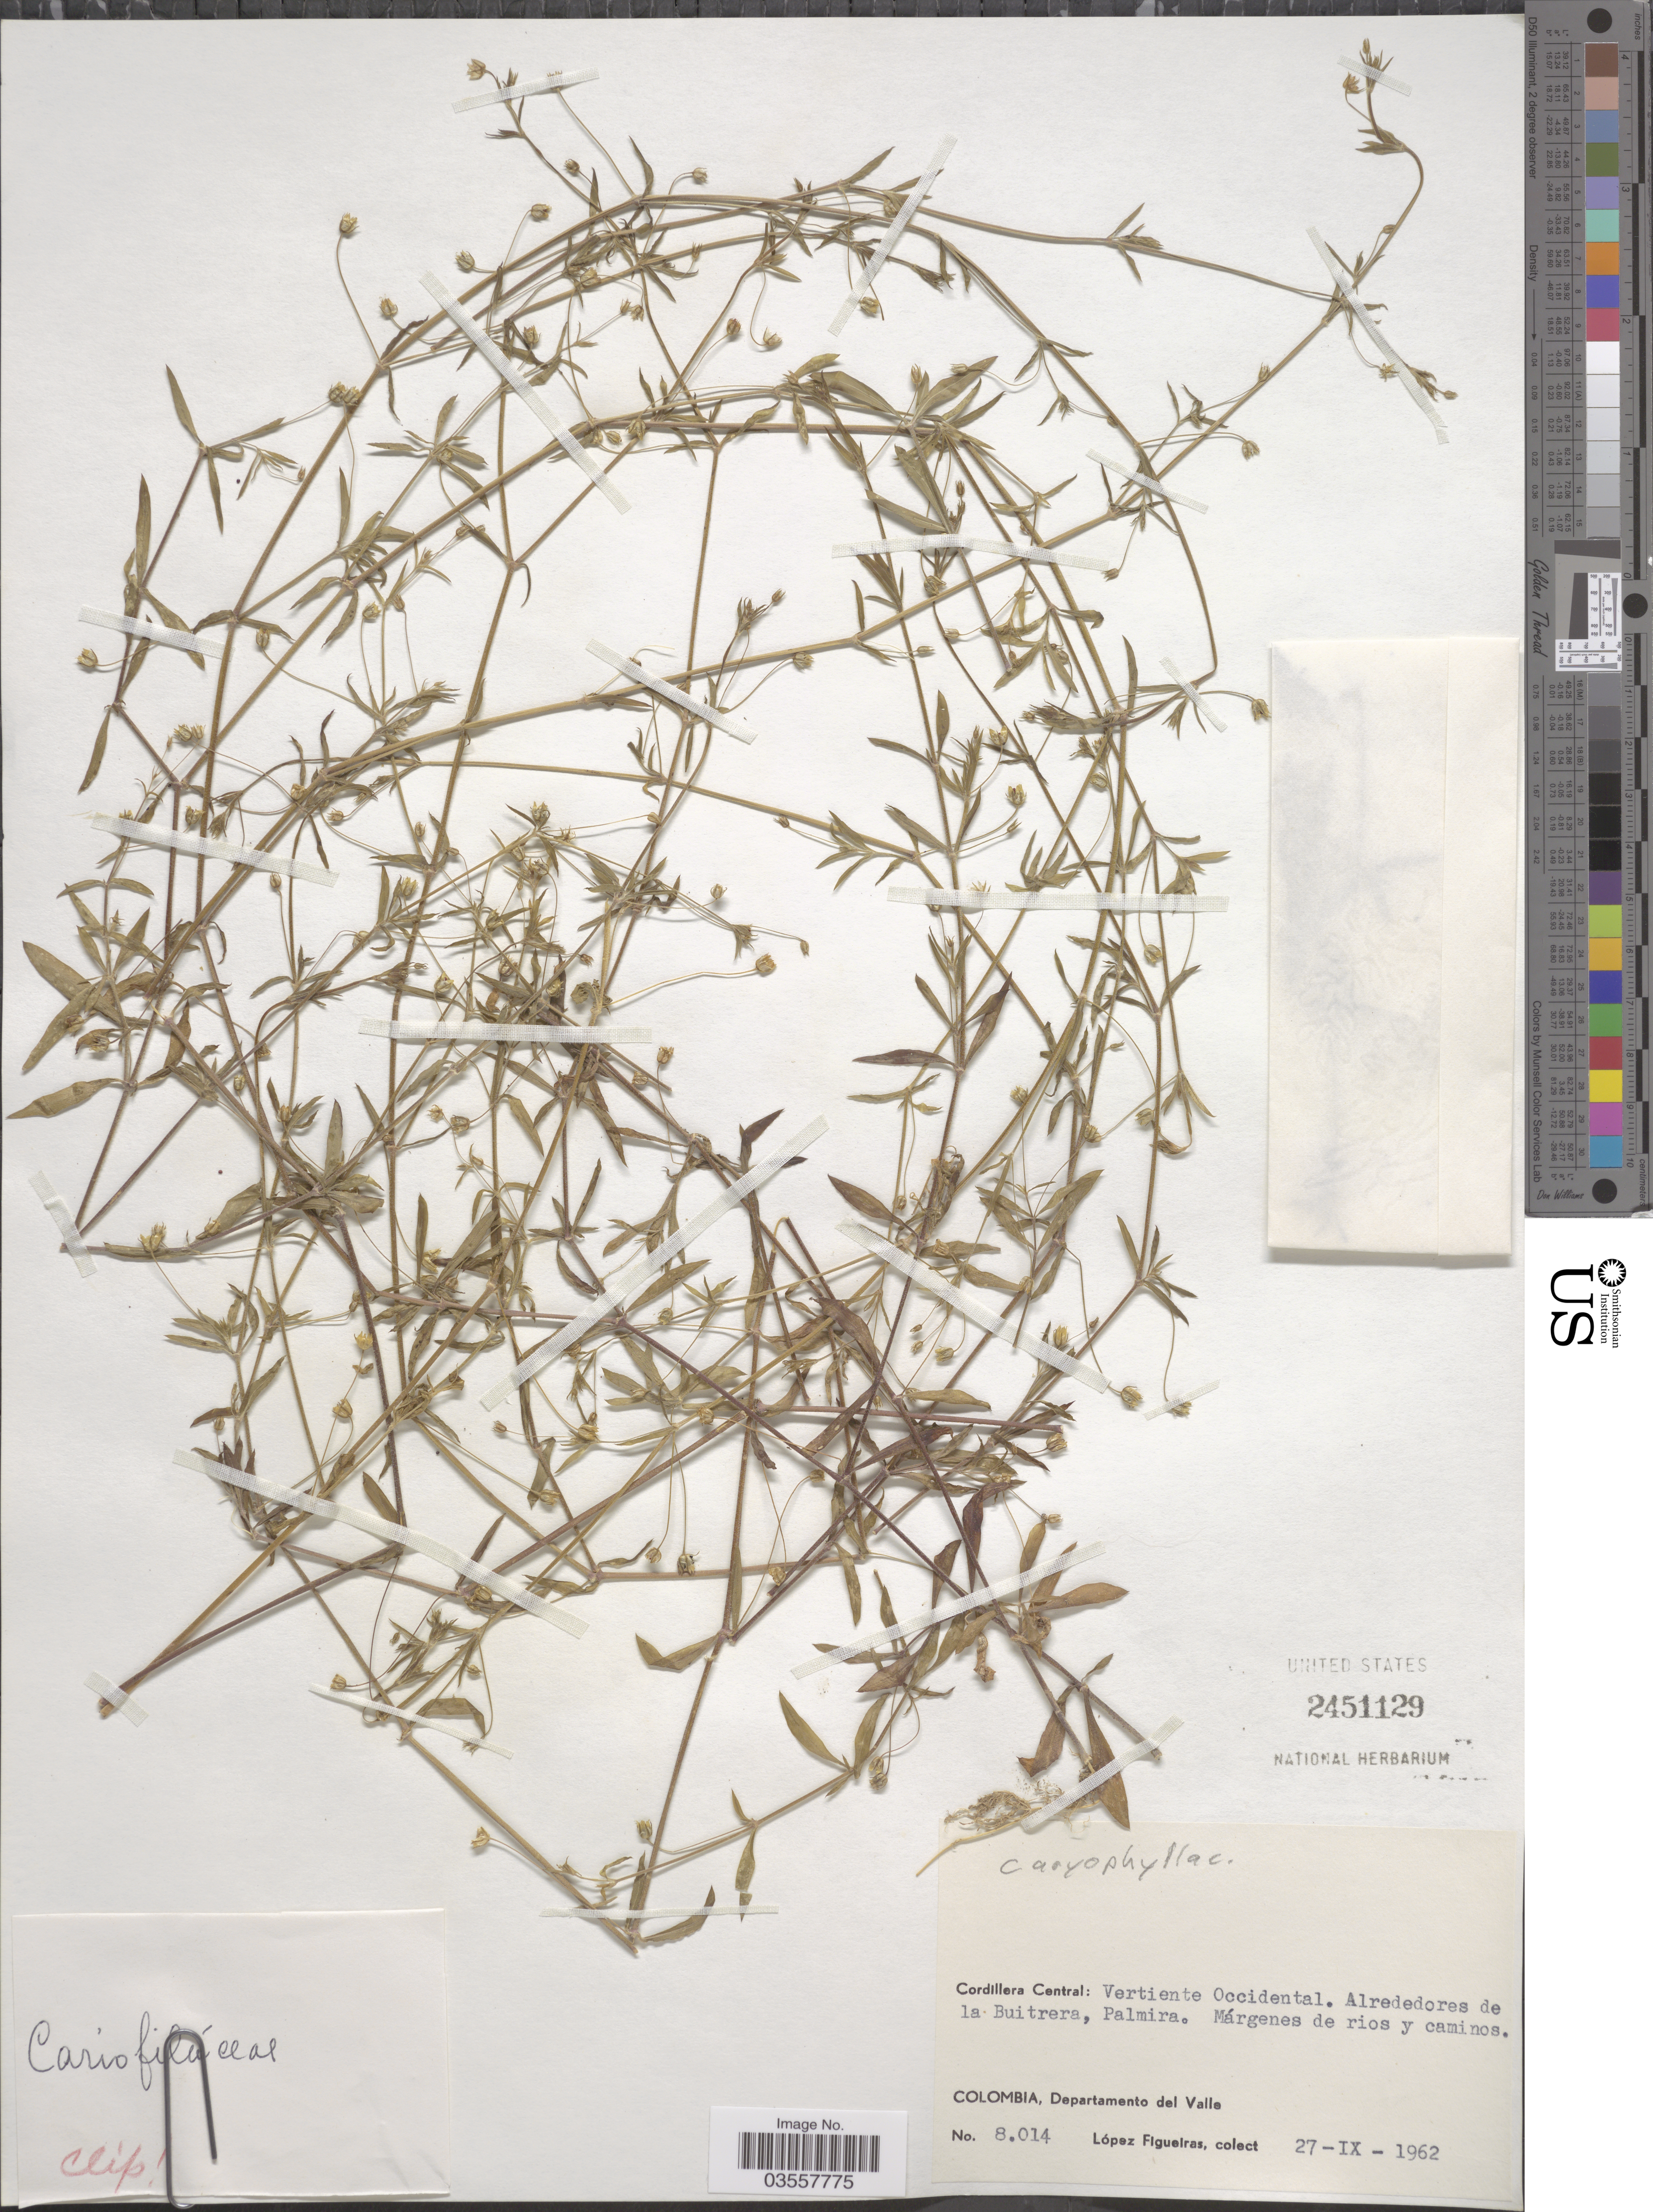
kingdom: Plantae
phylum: Tracheophyta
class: Magnoliopsida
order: Caryophyllales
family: Caryophyllaceae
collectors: M. López Figueiras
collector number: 8014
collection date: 1962-09-27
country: Colombia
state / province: Valle del Cauca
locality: Cordillera Central: Vertiente Occidental. Alrededores de la Buitrera, Palmira. Departamento del Valle.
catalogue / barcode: US 2451129